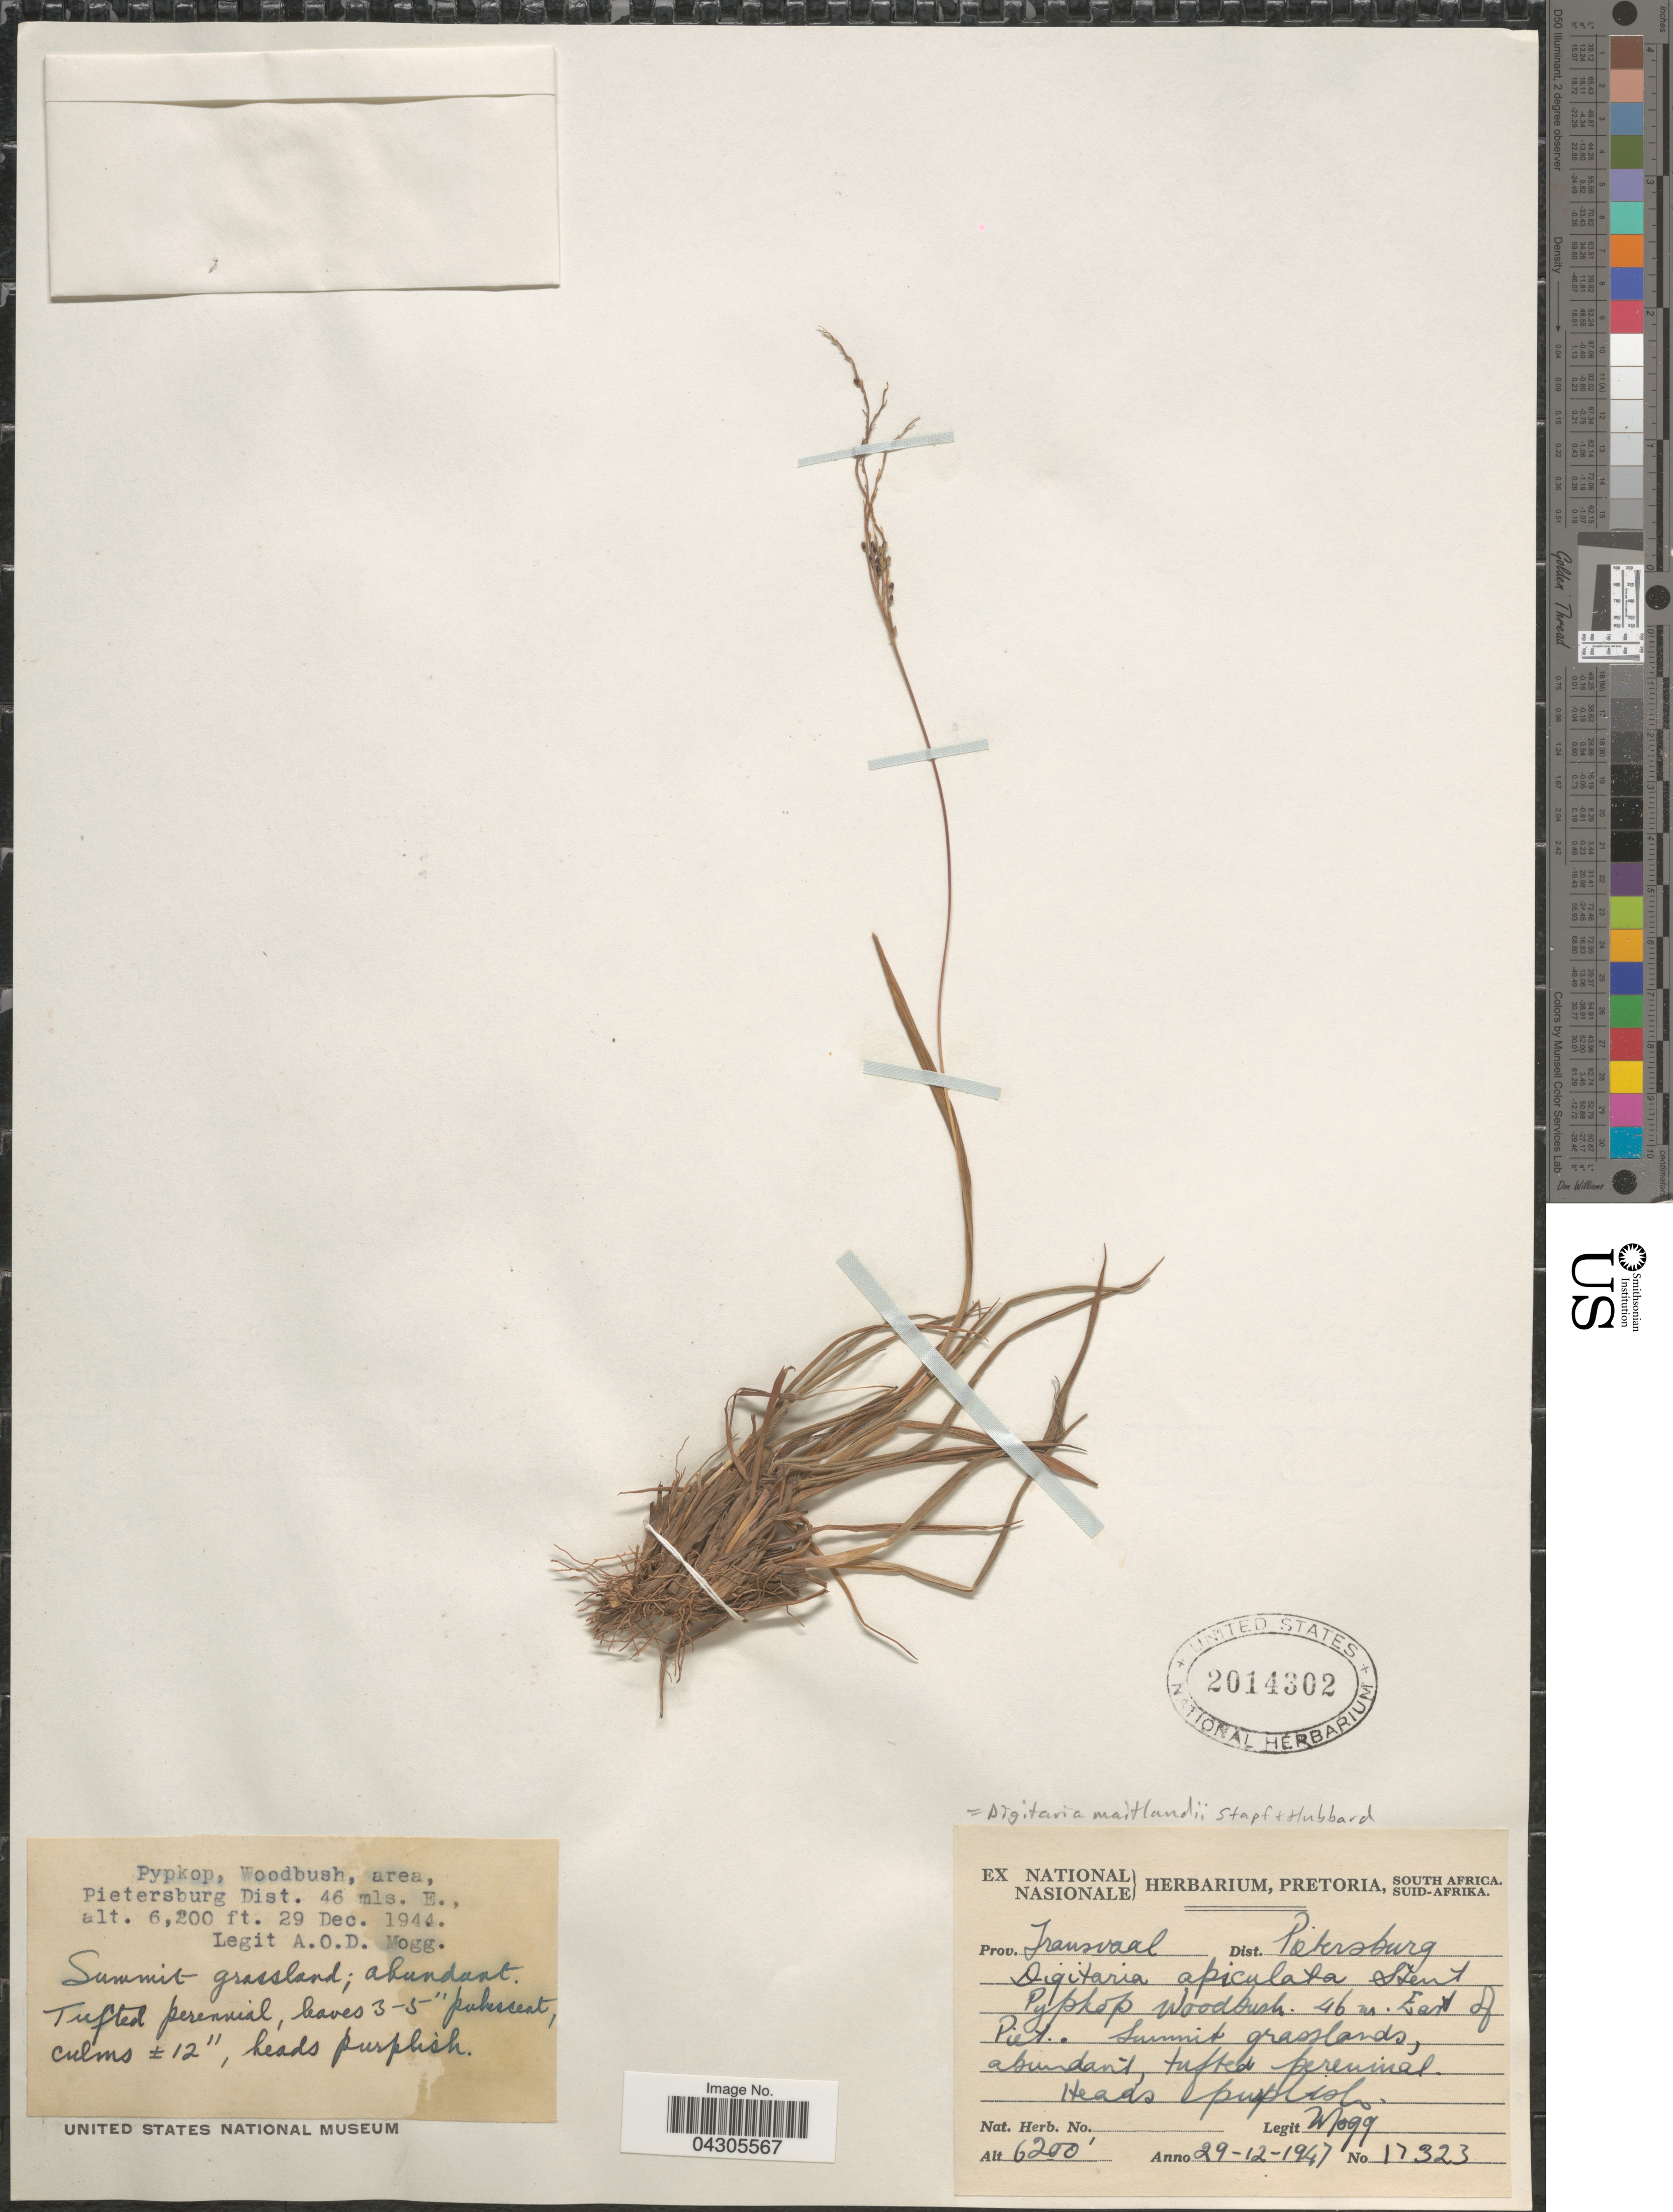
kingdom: Plantae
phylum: Tracheophyta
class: Liliopsida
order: Poales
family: Poaceae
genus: Digitaria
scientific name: Digitaria maitlandii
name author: Stapf & C. E. Hubb.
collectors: -. Mogg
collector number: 17323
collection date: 1947-12-29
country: South Africa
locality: Prov. Transvaal. Dist. Pietersburg. Pypkop, Woodbush. 46 m. East of Piet.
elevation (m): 1890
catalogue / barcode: US 2014302